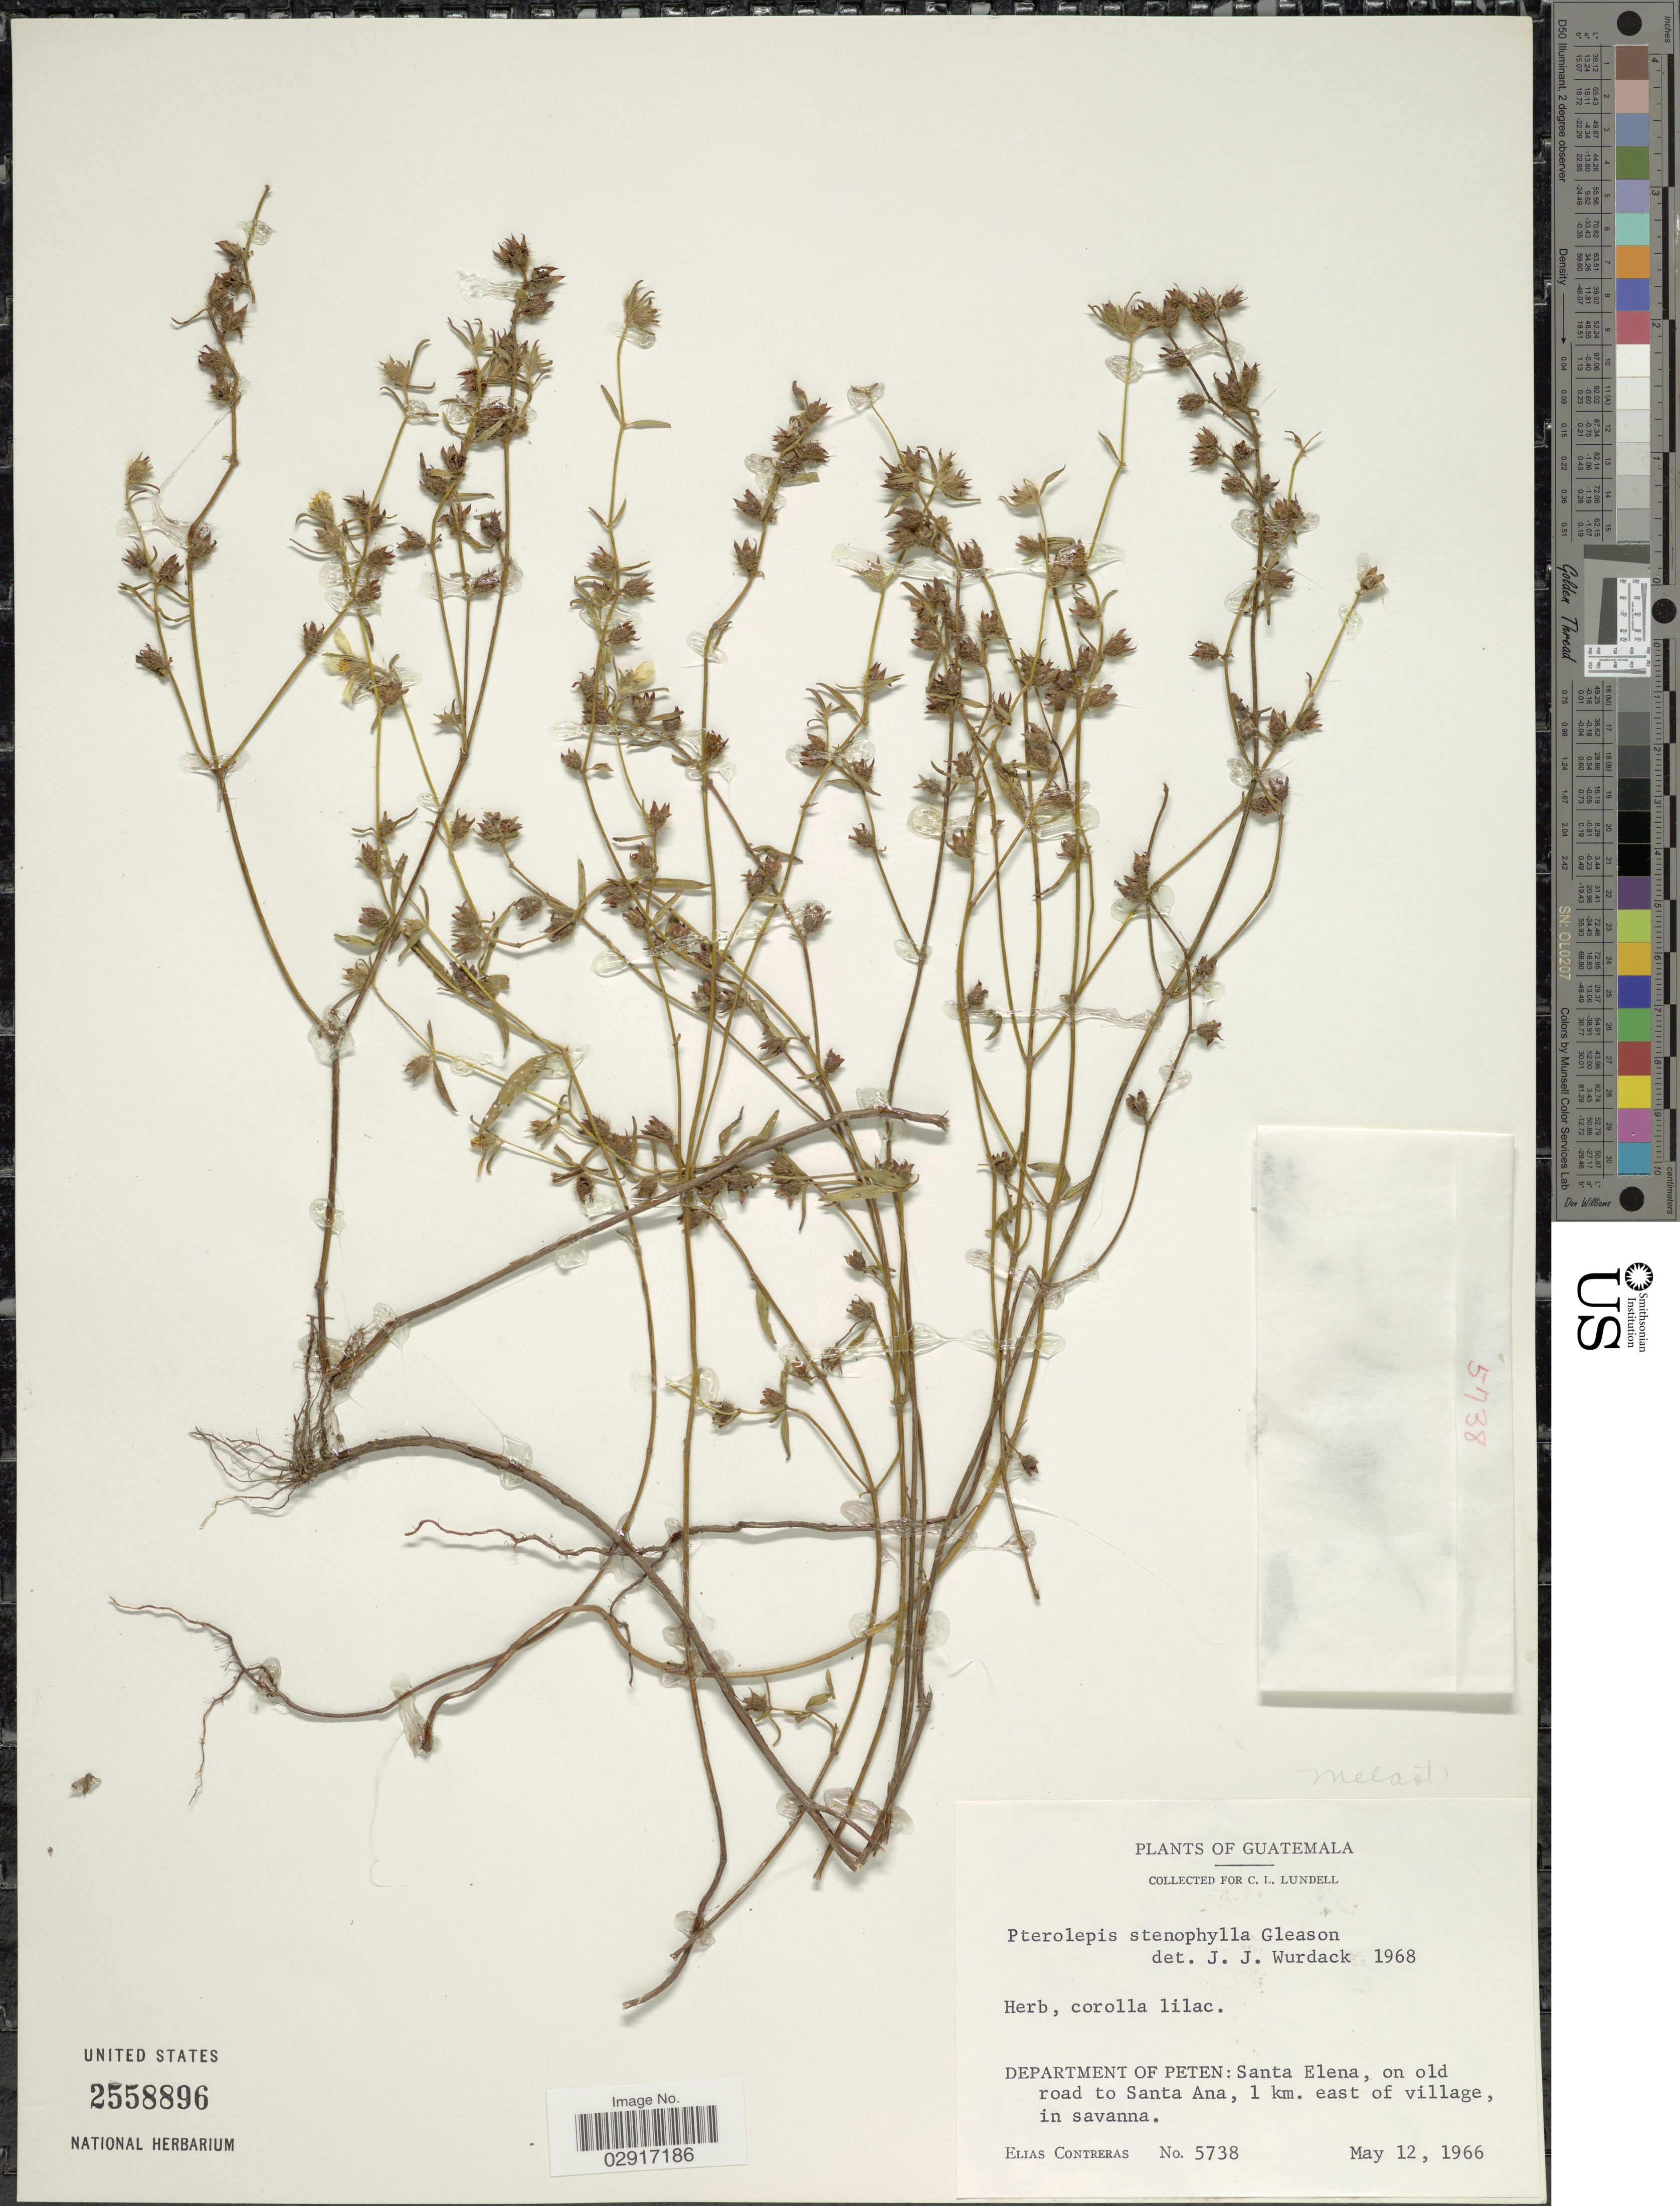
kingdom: Plantae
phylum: Tracheophyta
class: Magnoliopsida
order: Myrtales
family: Melastomataceae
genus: Pterolepis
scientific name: Pterolepis stenophylla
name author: Gleason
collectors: E. Contreras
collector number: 5738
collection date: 1966-05-12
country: Guatemala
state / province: El Petén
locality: Department of Peten: Santa Elena, on old road to Santa Ana, 1 km. east of village.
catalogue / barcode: US 2558896